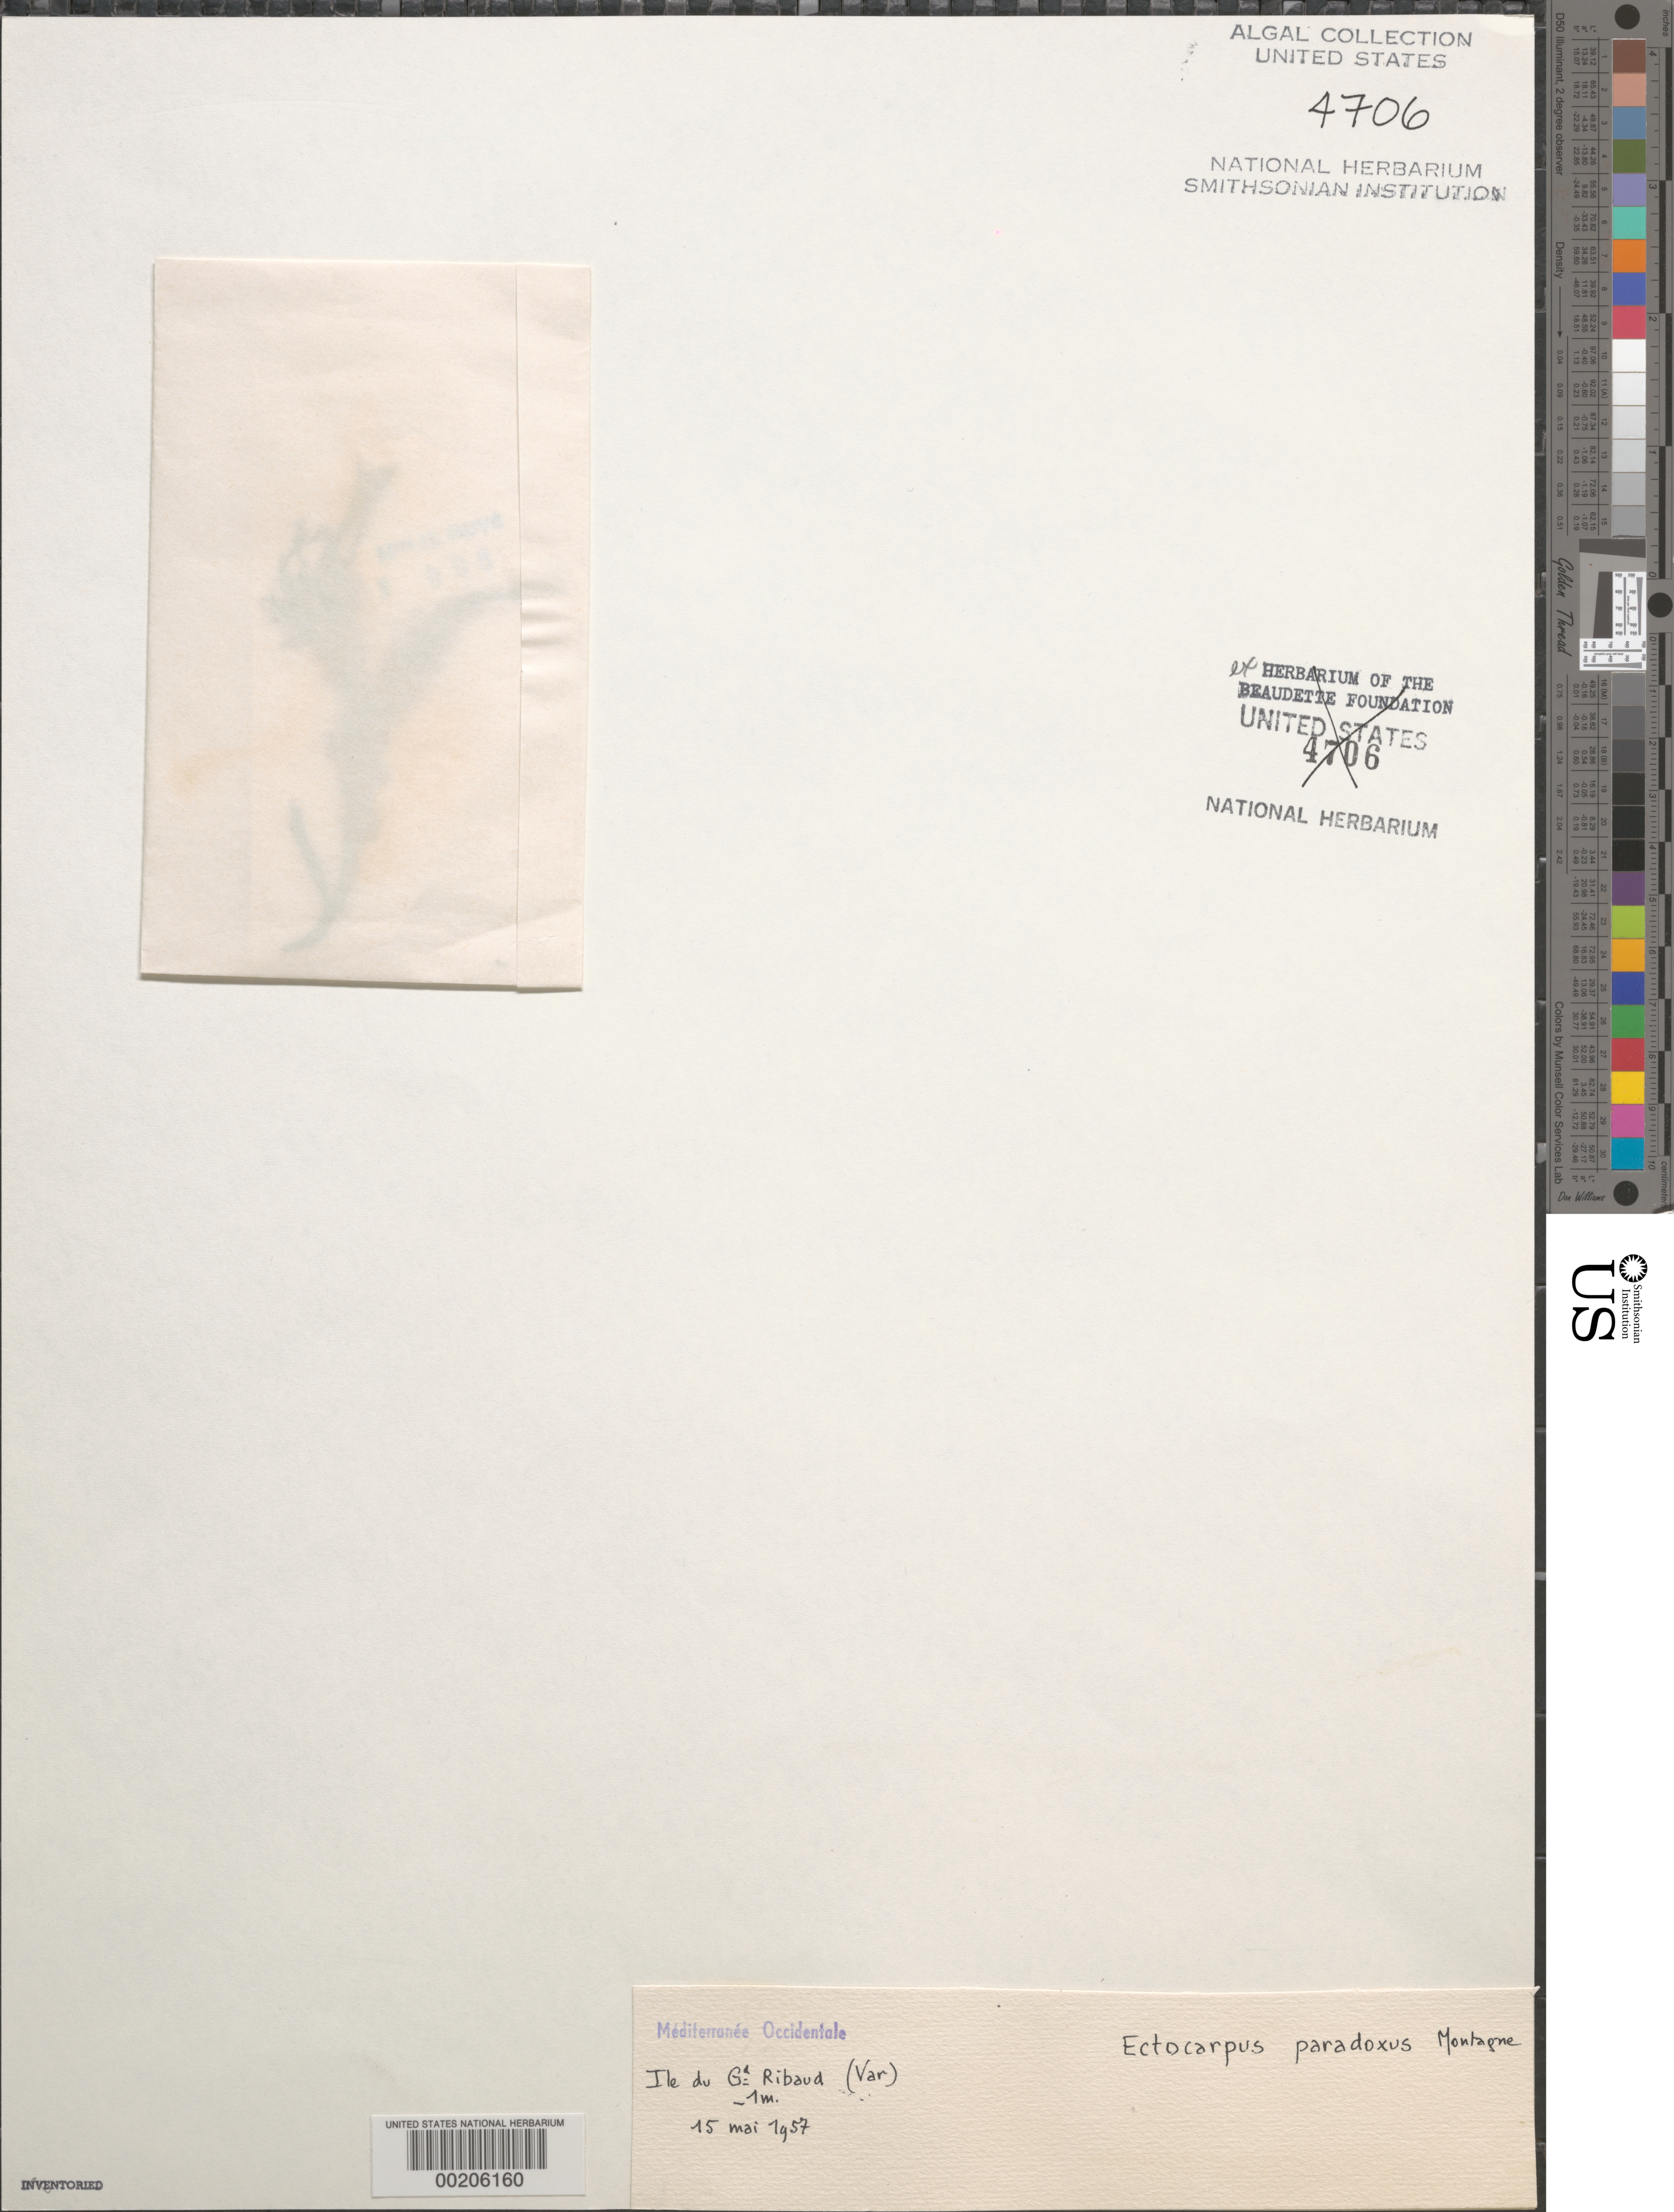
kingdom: Chromista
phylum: Ochrophyta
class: Phaeophyceae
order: Ectocarpales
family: Acinetosporaceae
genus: Feldmannia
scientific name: Feldmannia paradoxa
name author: (Montagne) G. Hamel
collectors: H. Huvé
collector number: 908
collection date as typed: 15 May 1957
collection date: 1957-05-15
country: France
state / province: Provence-Alpes-Côte d'Azur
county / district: Var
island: Ile du Grand Ribaud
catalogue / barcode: US 4706